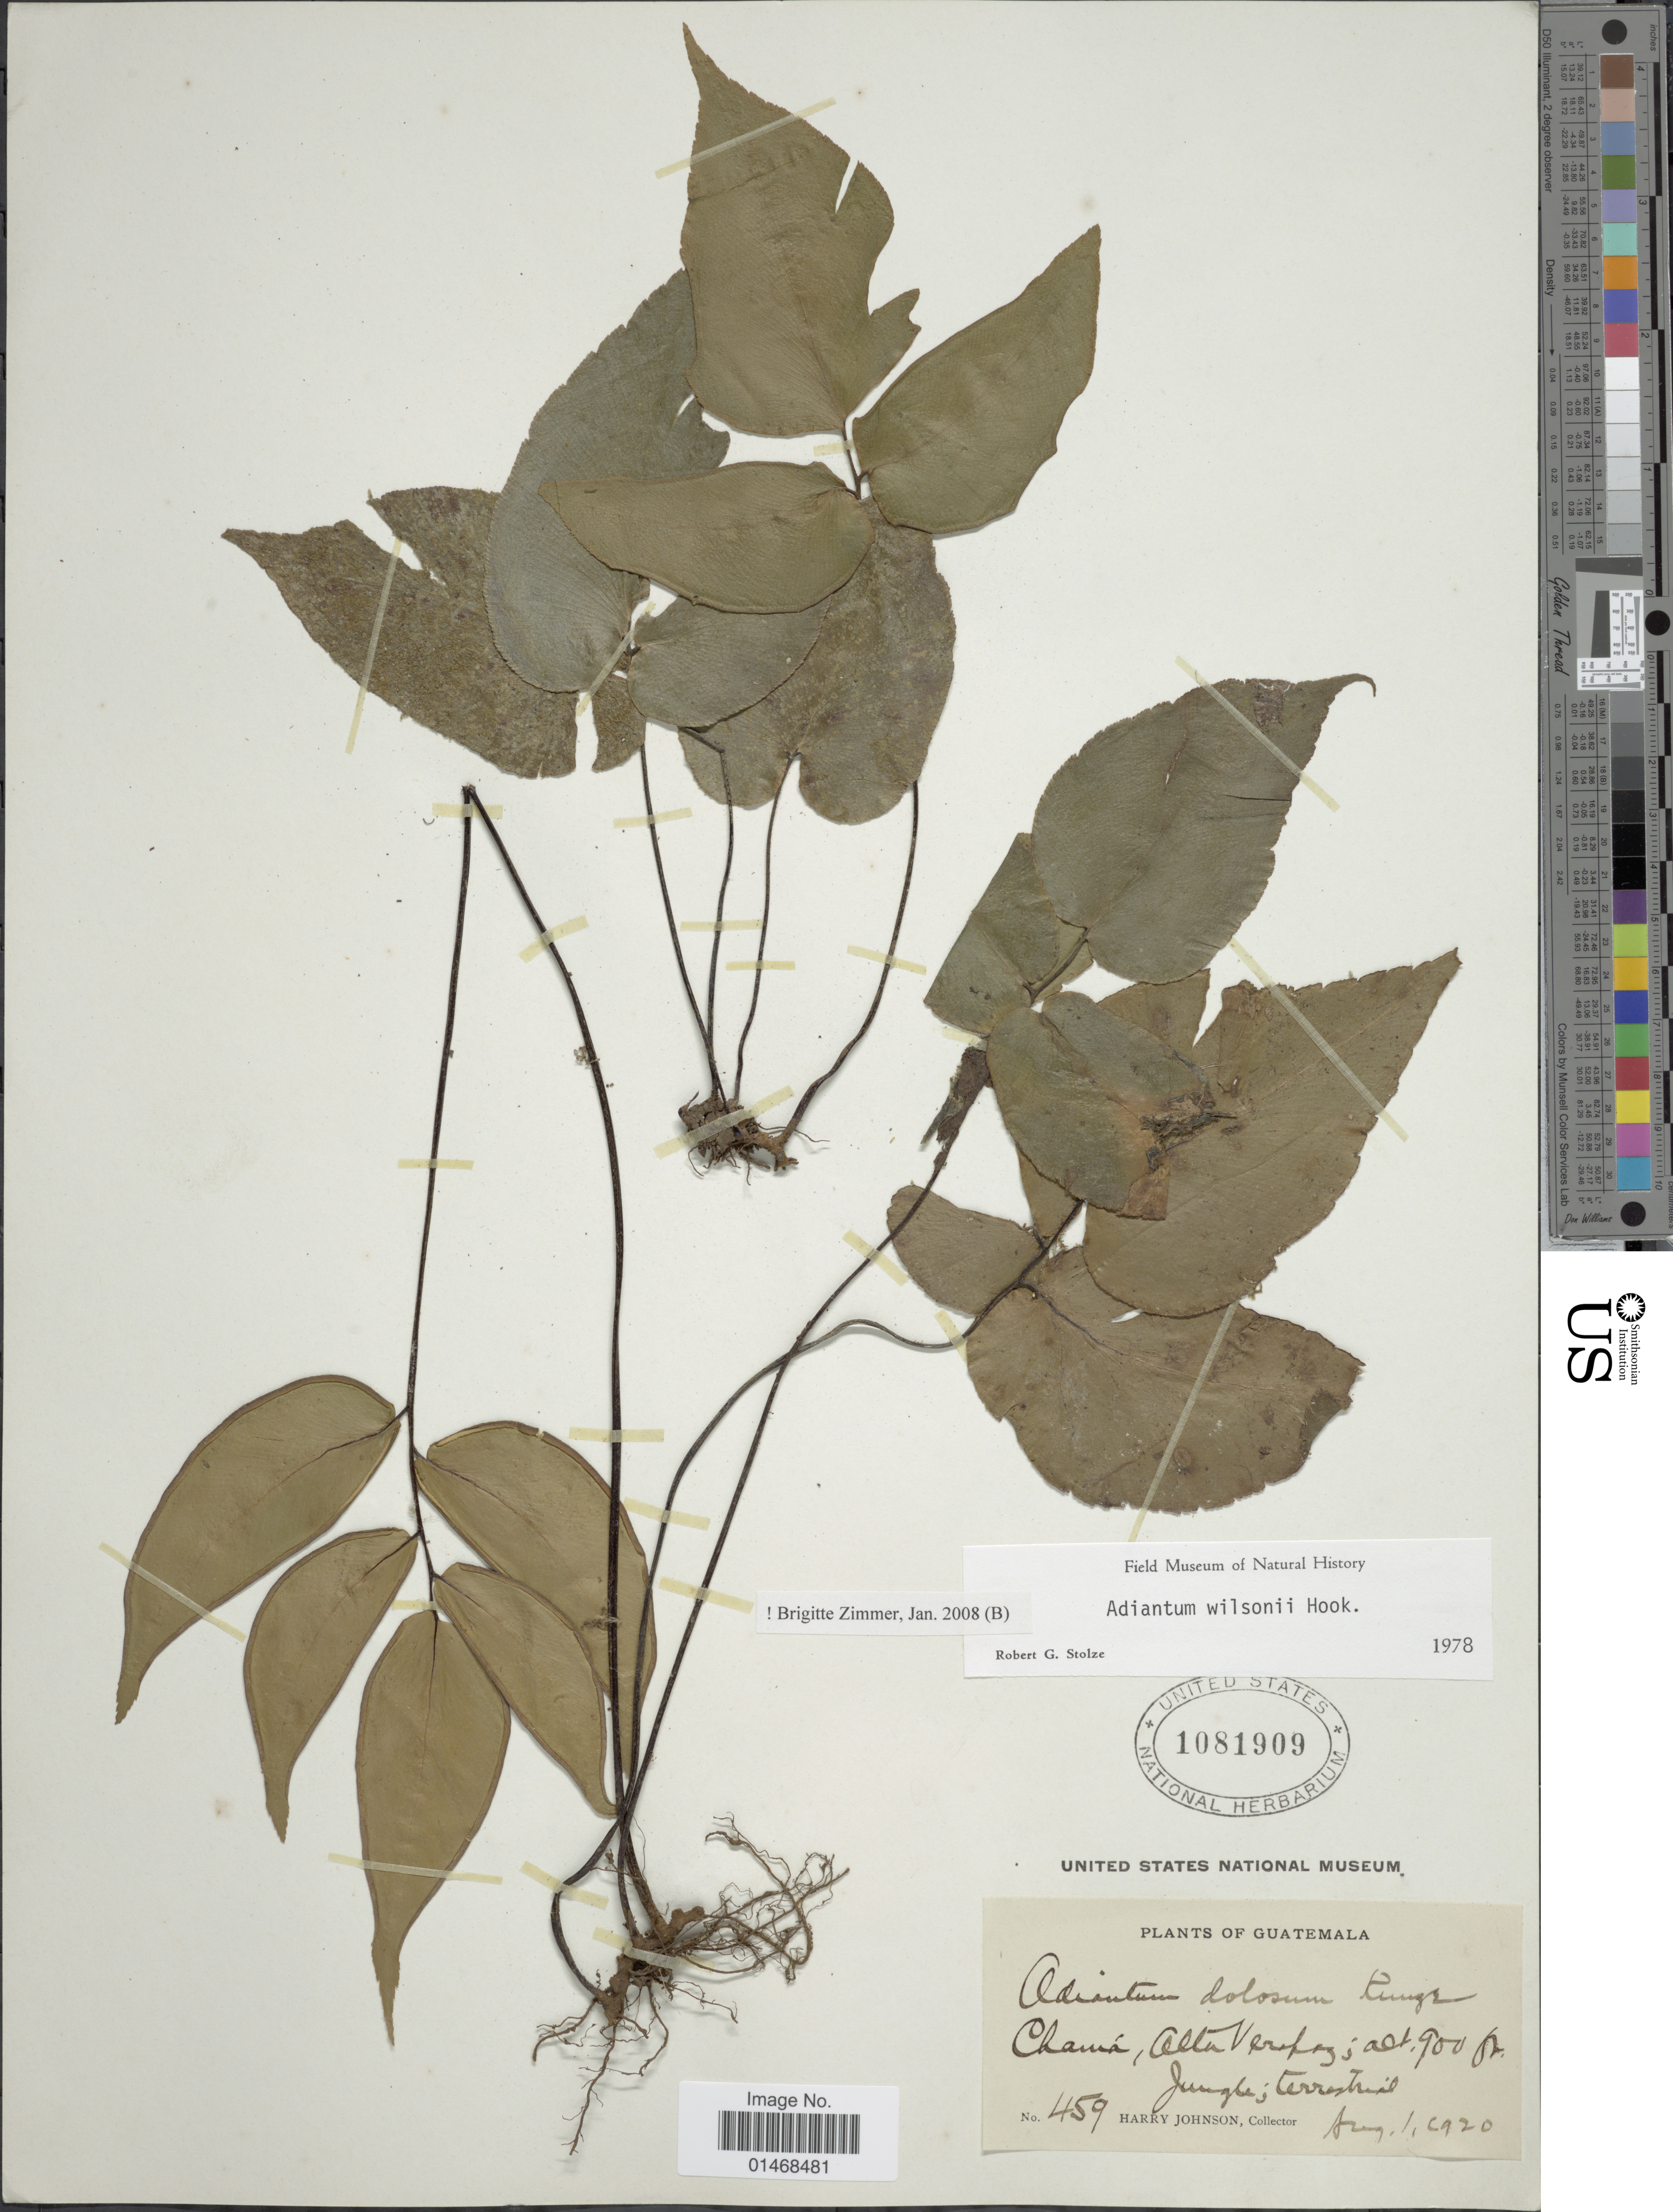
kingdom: Plantae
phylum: Tracheophyta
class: Polypodiopsida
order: Polypodiales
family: Pteridaceae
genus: Adiantum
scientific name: Adiantum wilsonii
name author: Hook.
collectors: H. Johnson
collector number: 459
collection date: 1920-08-01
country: Guatemala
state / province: Alta Verapaz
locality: Chamá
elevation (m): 274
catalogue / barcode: US 1081909